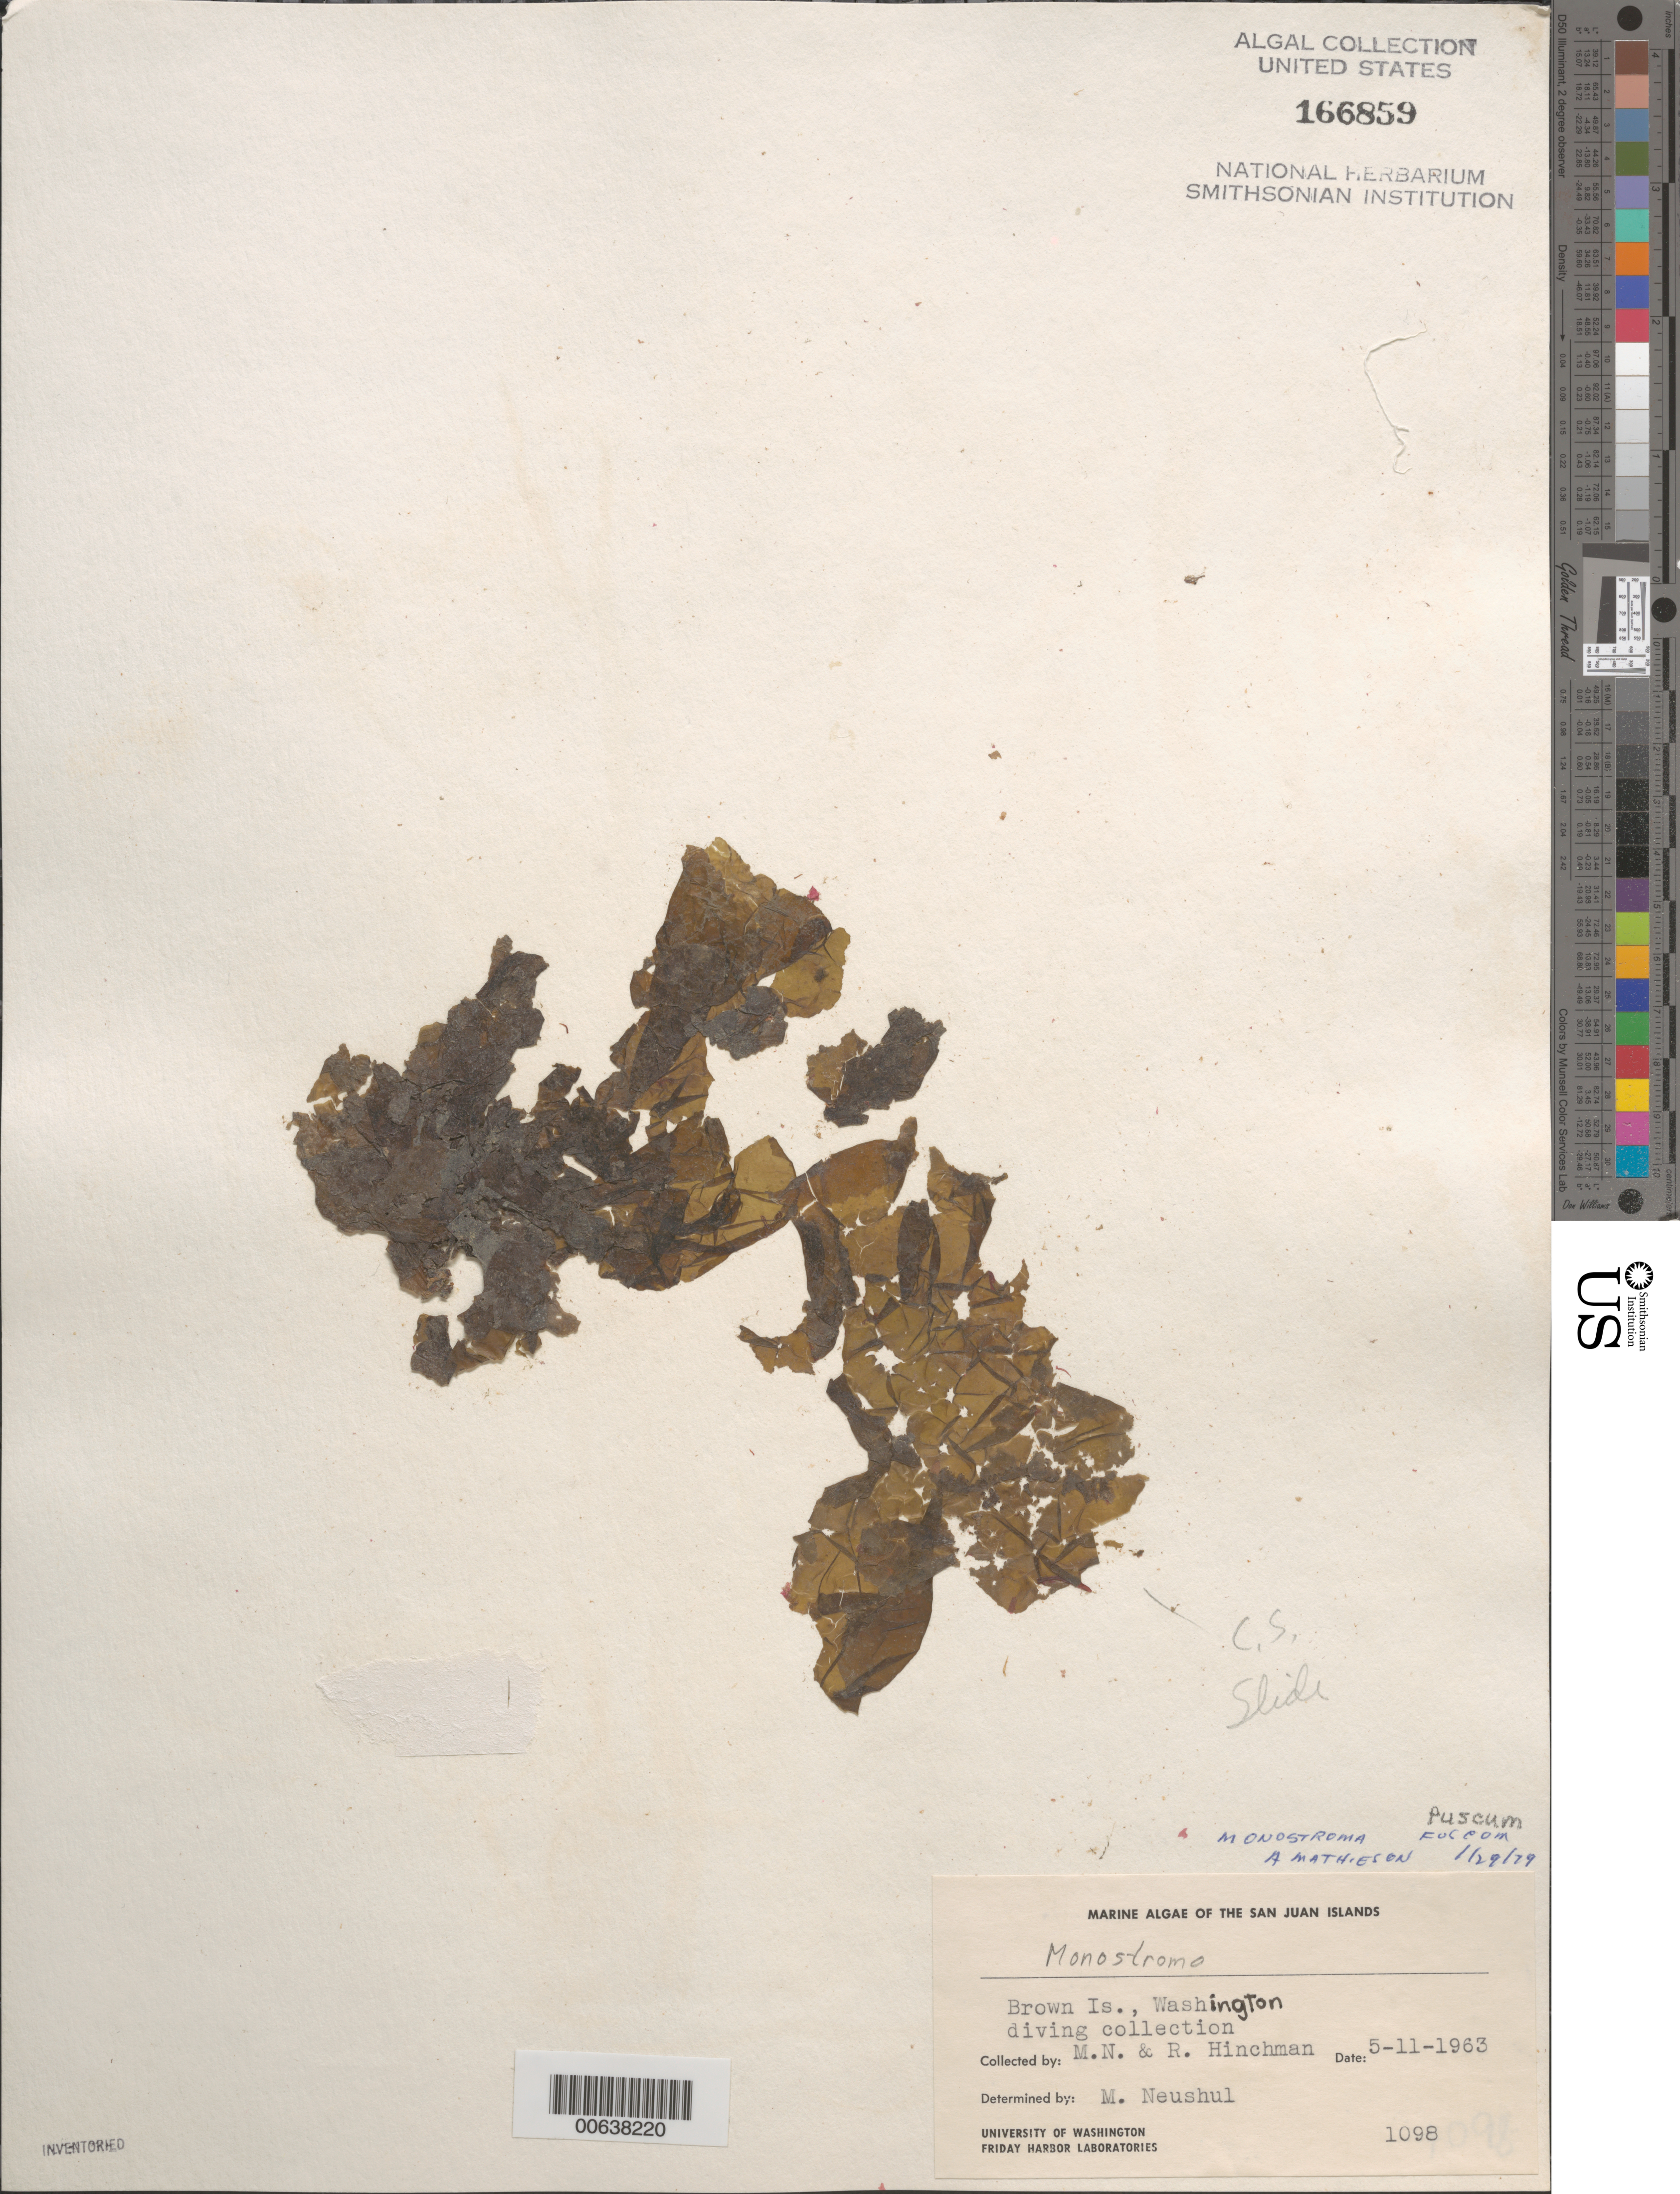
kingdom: Plantae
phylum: Chlorophyta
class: Ulvophyceae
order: Ulvales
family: Ulvaceae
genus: Ulvaria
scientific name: Ulvaria splendens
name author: (Rupr.) K.L.Vinogr.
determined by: Algae name updating Project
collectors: M. Neushul & R. Hinchman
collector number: Neushul 1098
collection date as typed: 11 May 1963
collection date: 1963-05-11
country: United States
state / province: Washington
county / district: San Juan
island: Brown Island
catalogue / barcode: US 166859